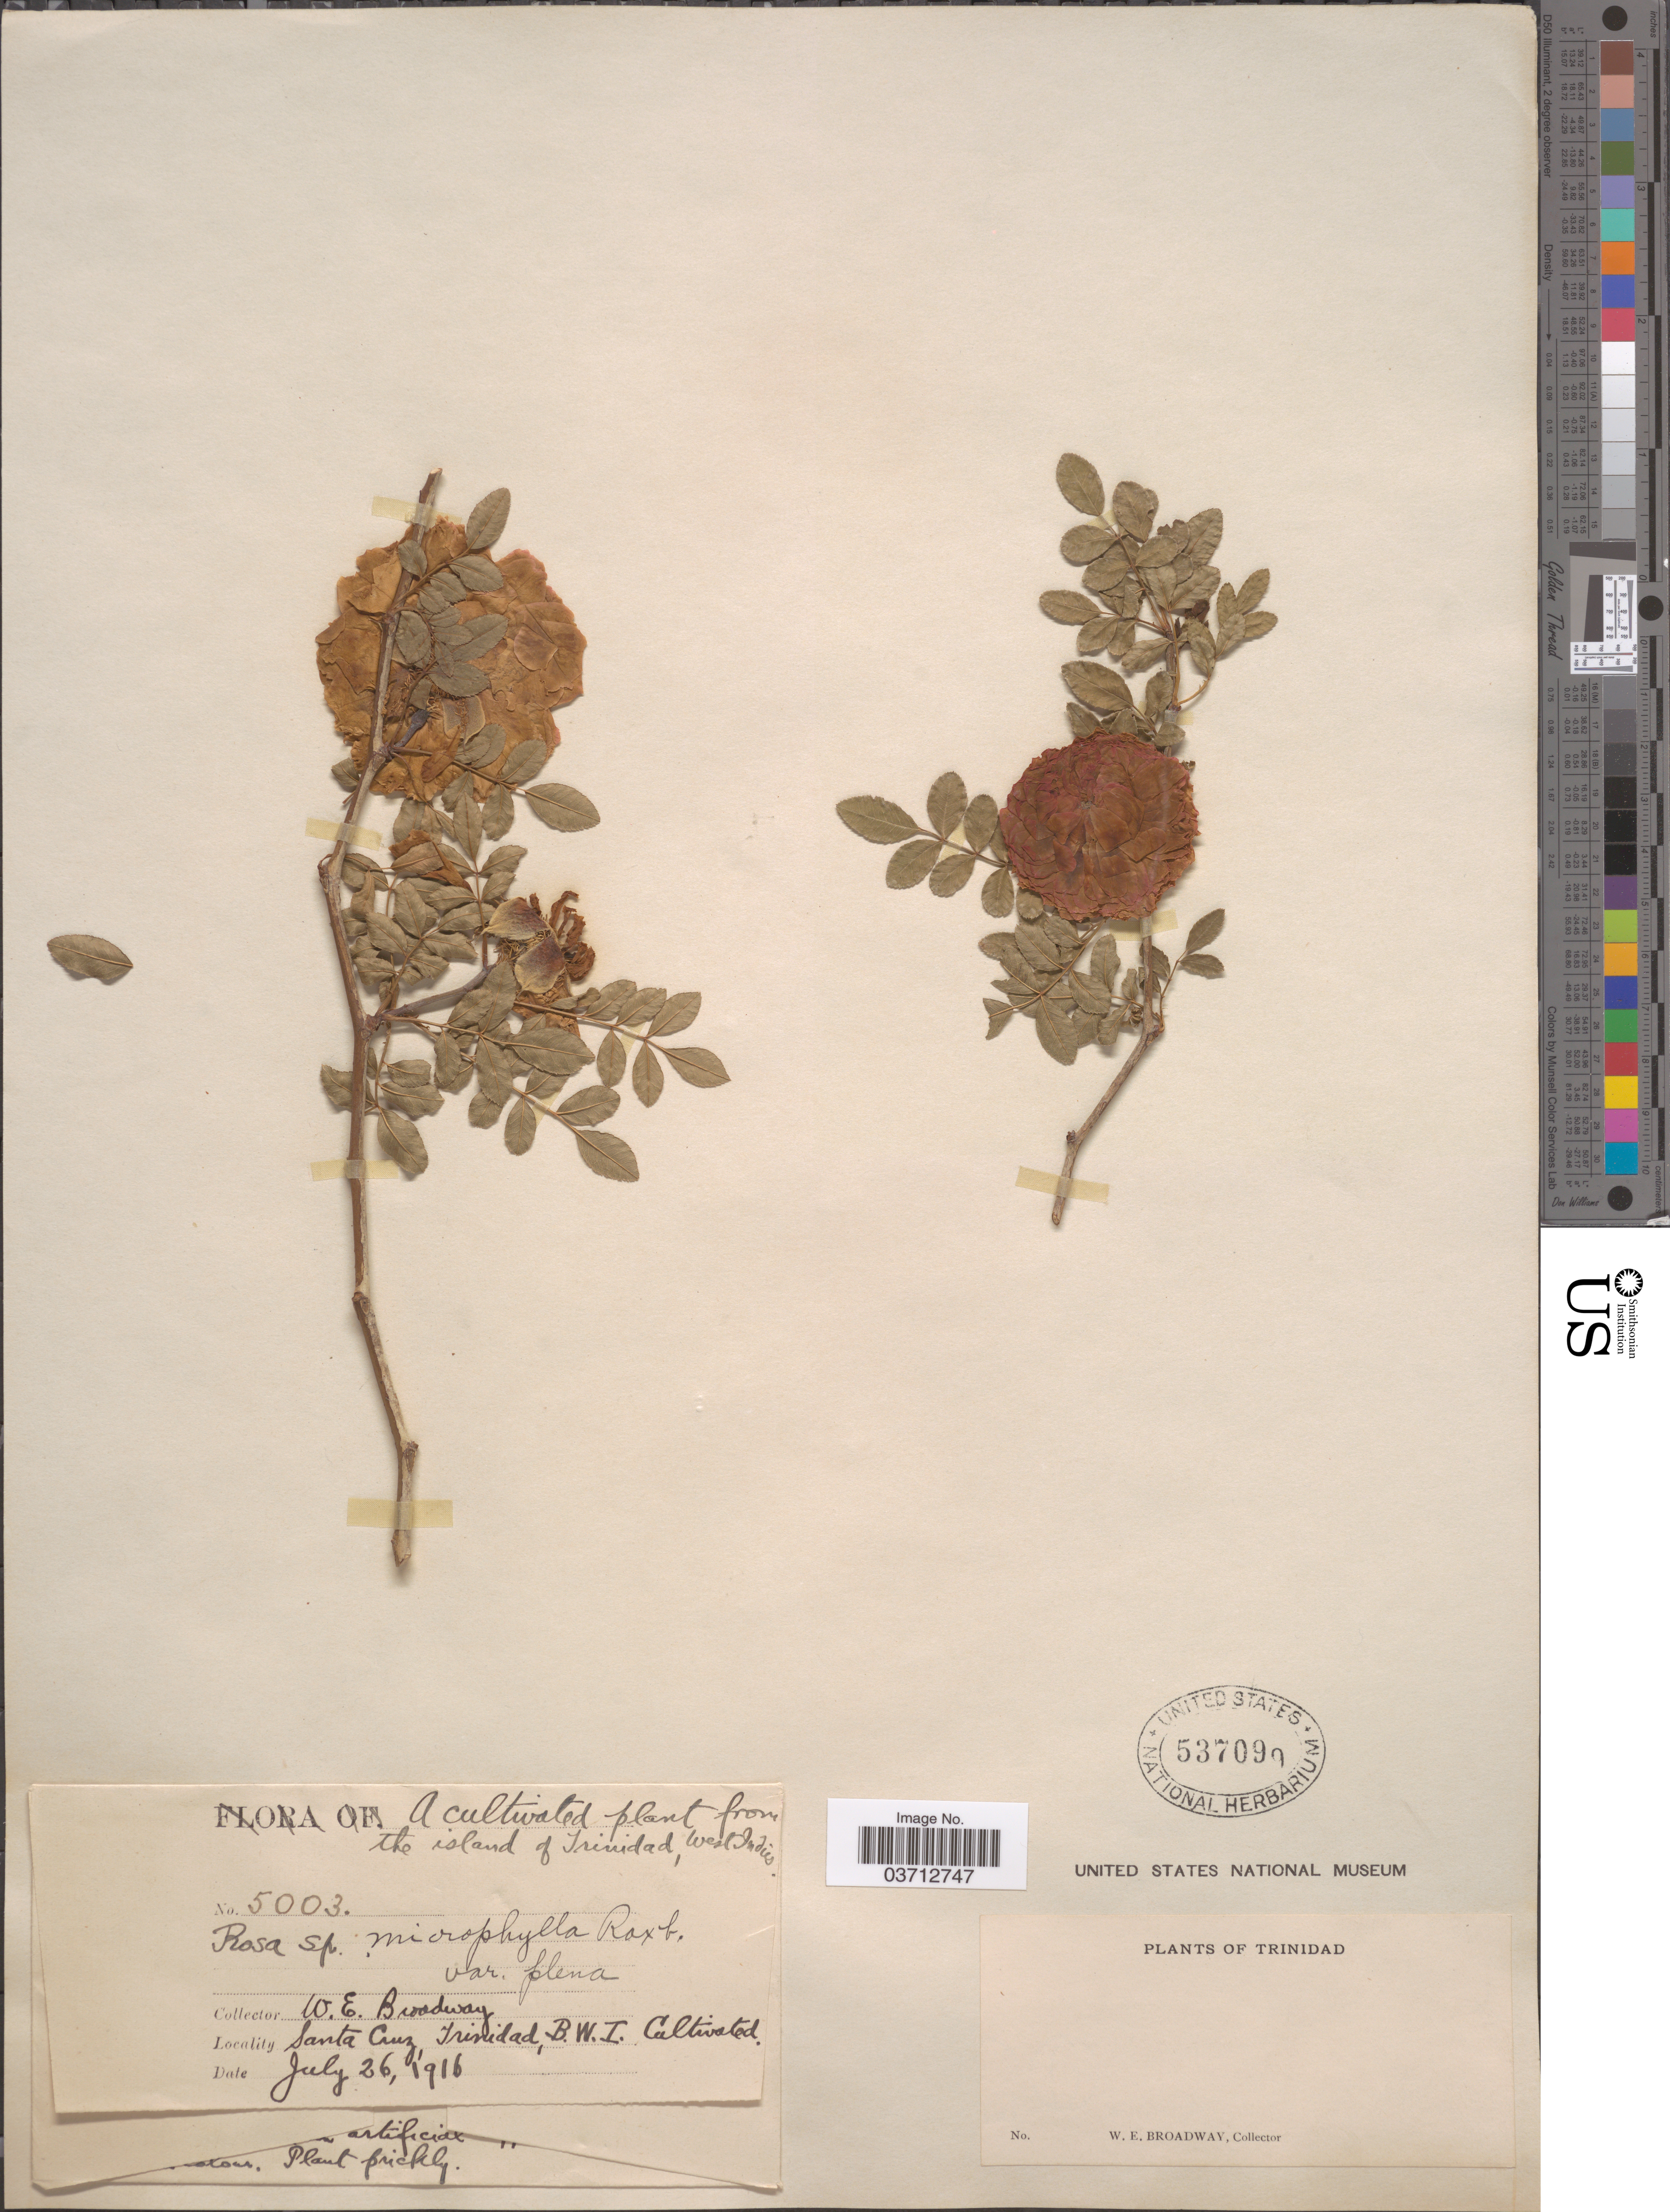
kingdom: Plantae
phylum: Tracheophyta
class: Magnoliopsida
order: Rosales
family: Rosaceae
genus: Rosa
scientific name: Rosa sp.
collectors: W. E. Broadway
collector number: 5003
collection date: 1916-07-26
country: Trinidad and Tobago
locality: Santa Cruz, Trinidad, B.W.I. Island of Trinidad, West Indies.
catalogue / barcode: US 537099